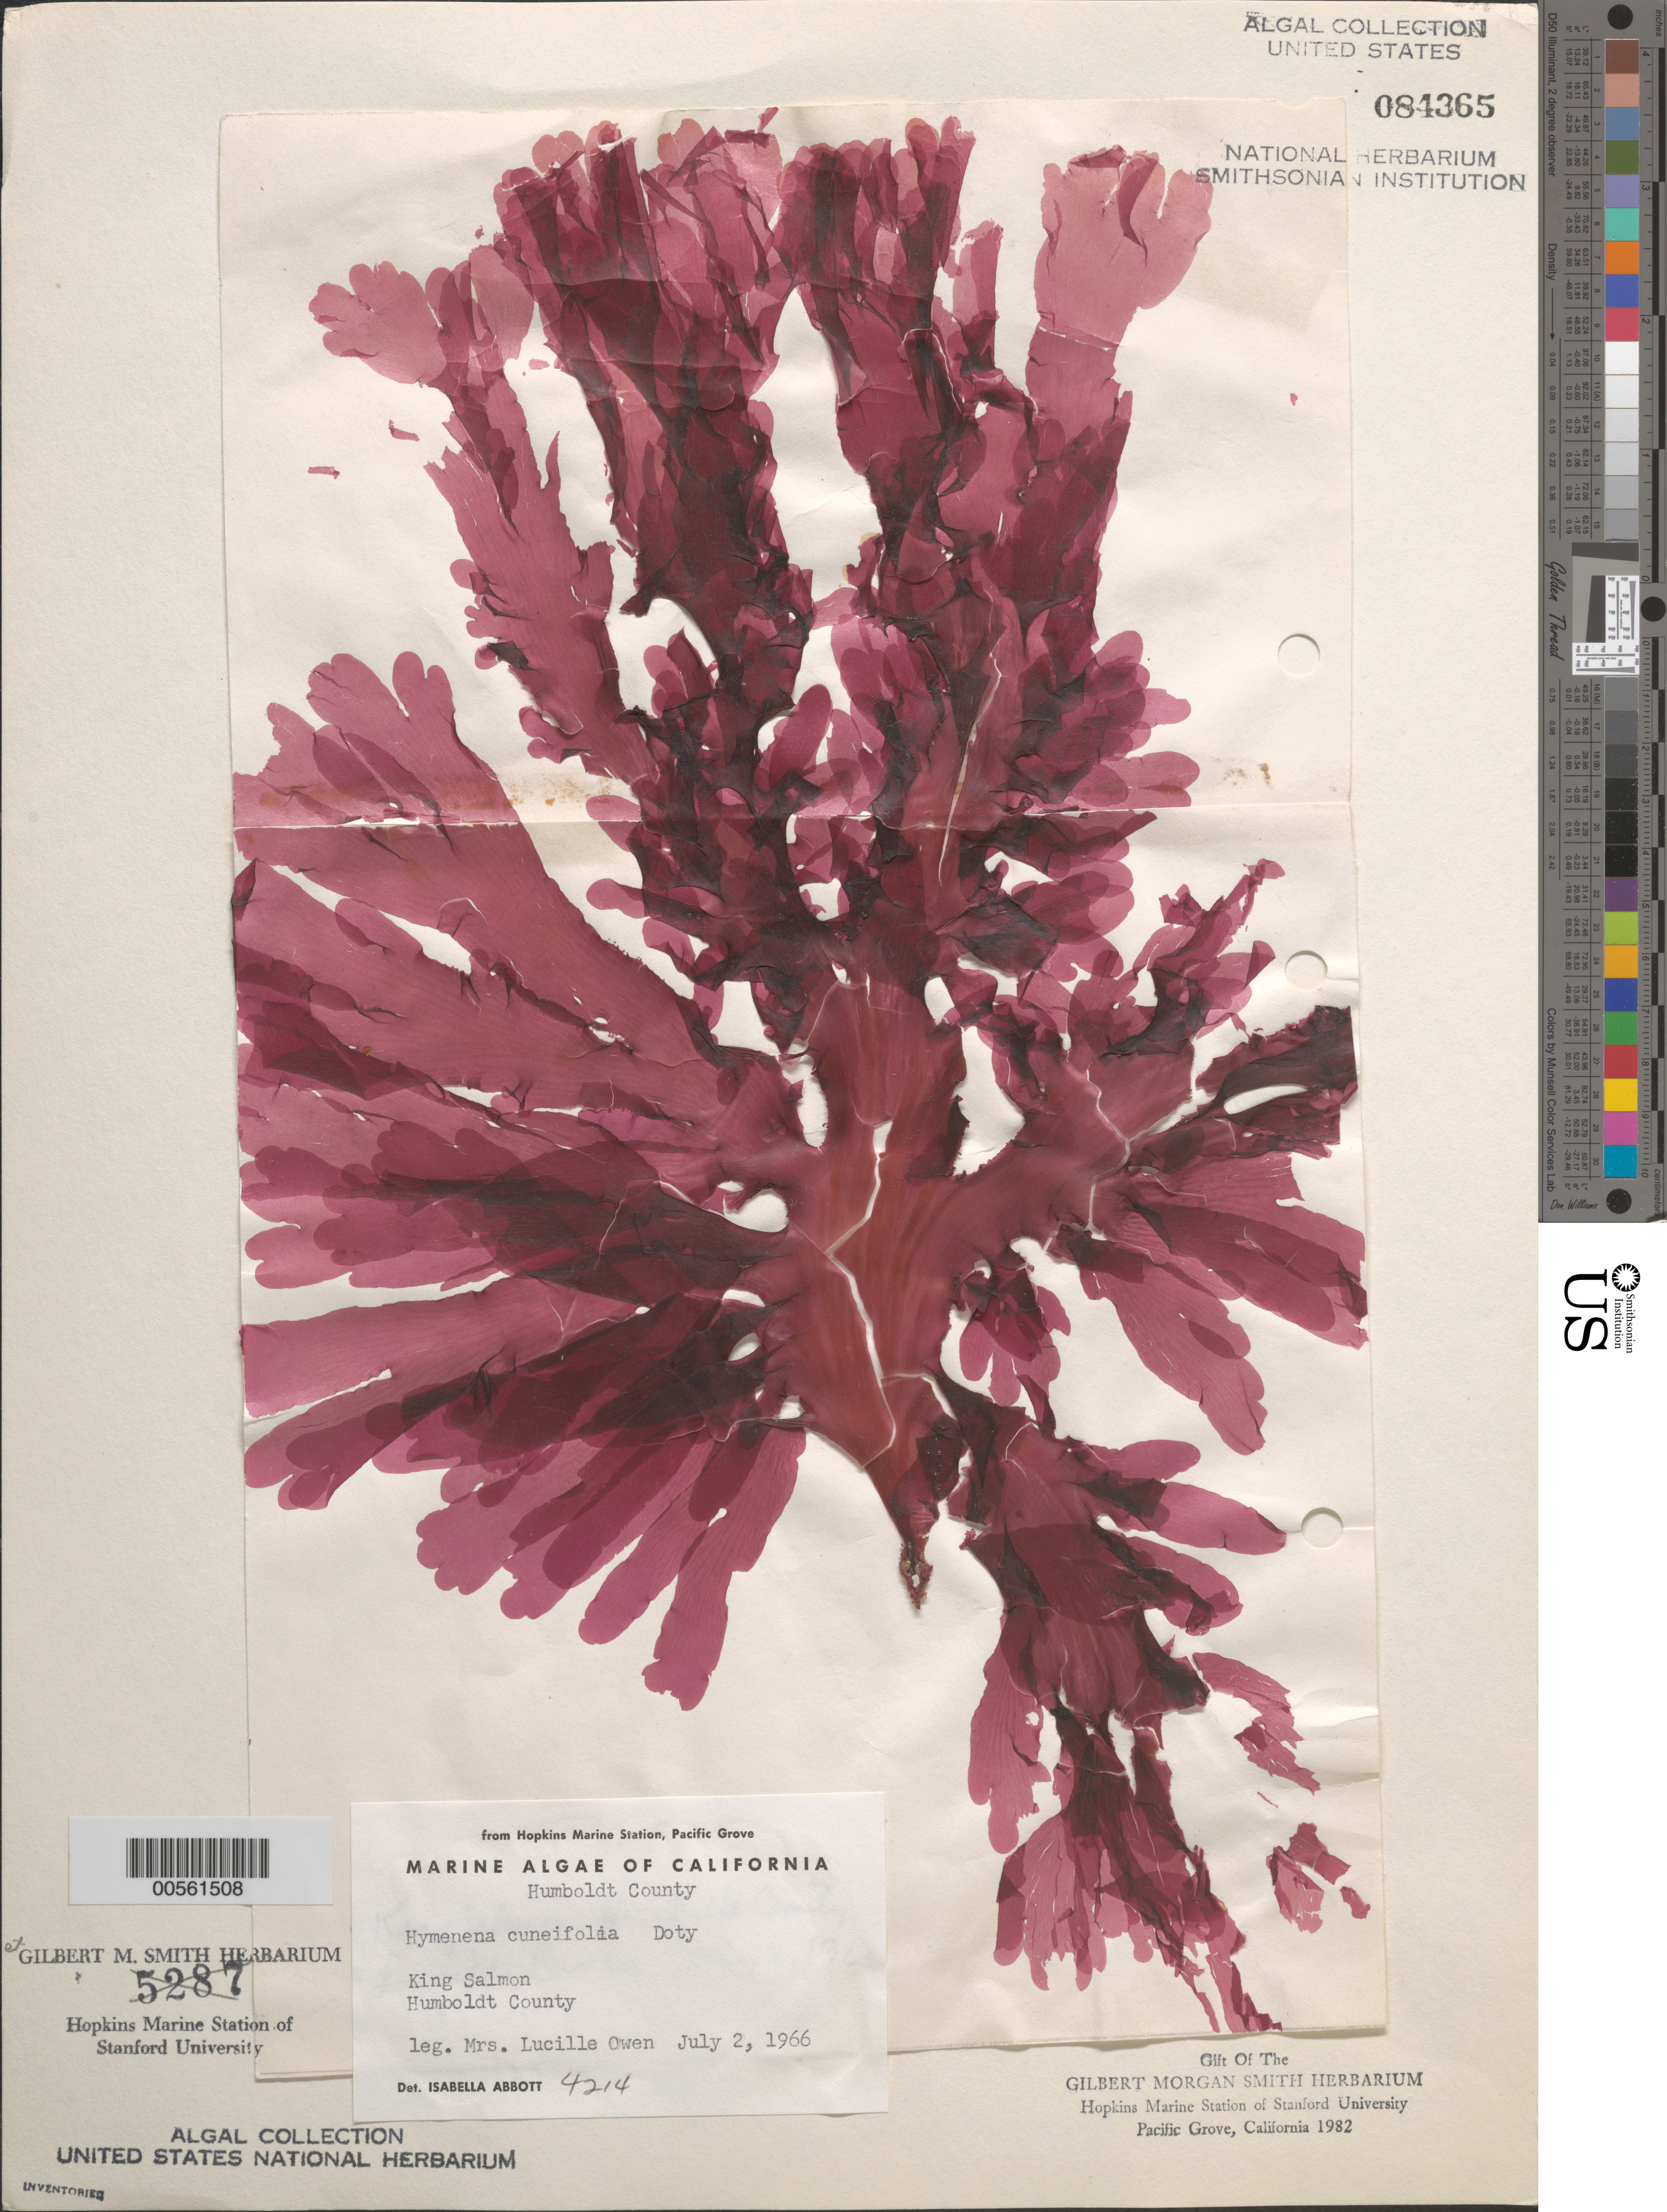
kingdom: Plantae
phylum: Rhodophyta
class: Florideophyceae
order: Ceramiales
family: Delesseriaceae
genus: Hymenena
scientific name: Hymenena cuneifolia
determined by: Abbott, Isabella A.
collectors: L. Owen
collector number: IAA 4214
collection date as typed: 02 Jul 1966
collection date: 1966-07-02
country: United States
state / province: California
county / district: Humboldt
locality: King Salmon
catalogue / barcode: US 84365